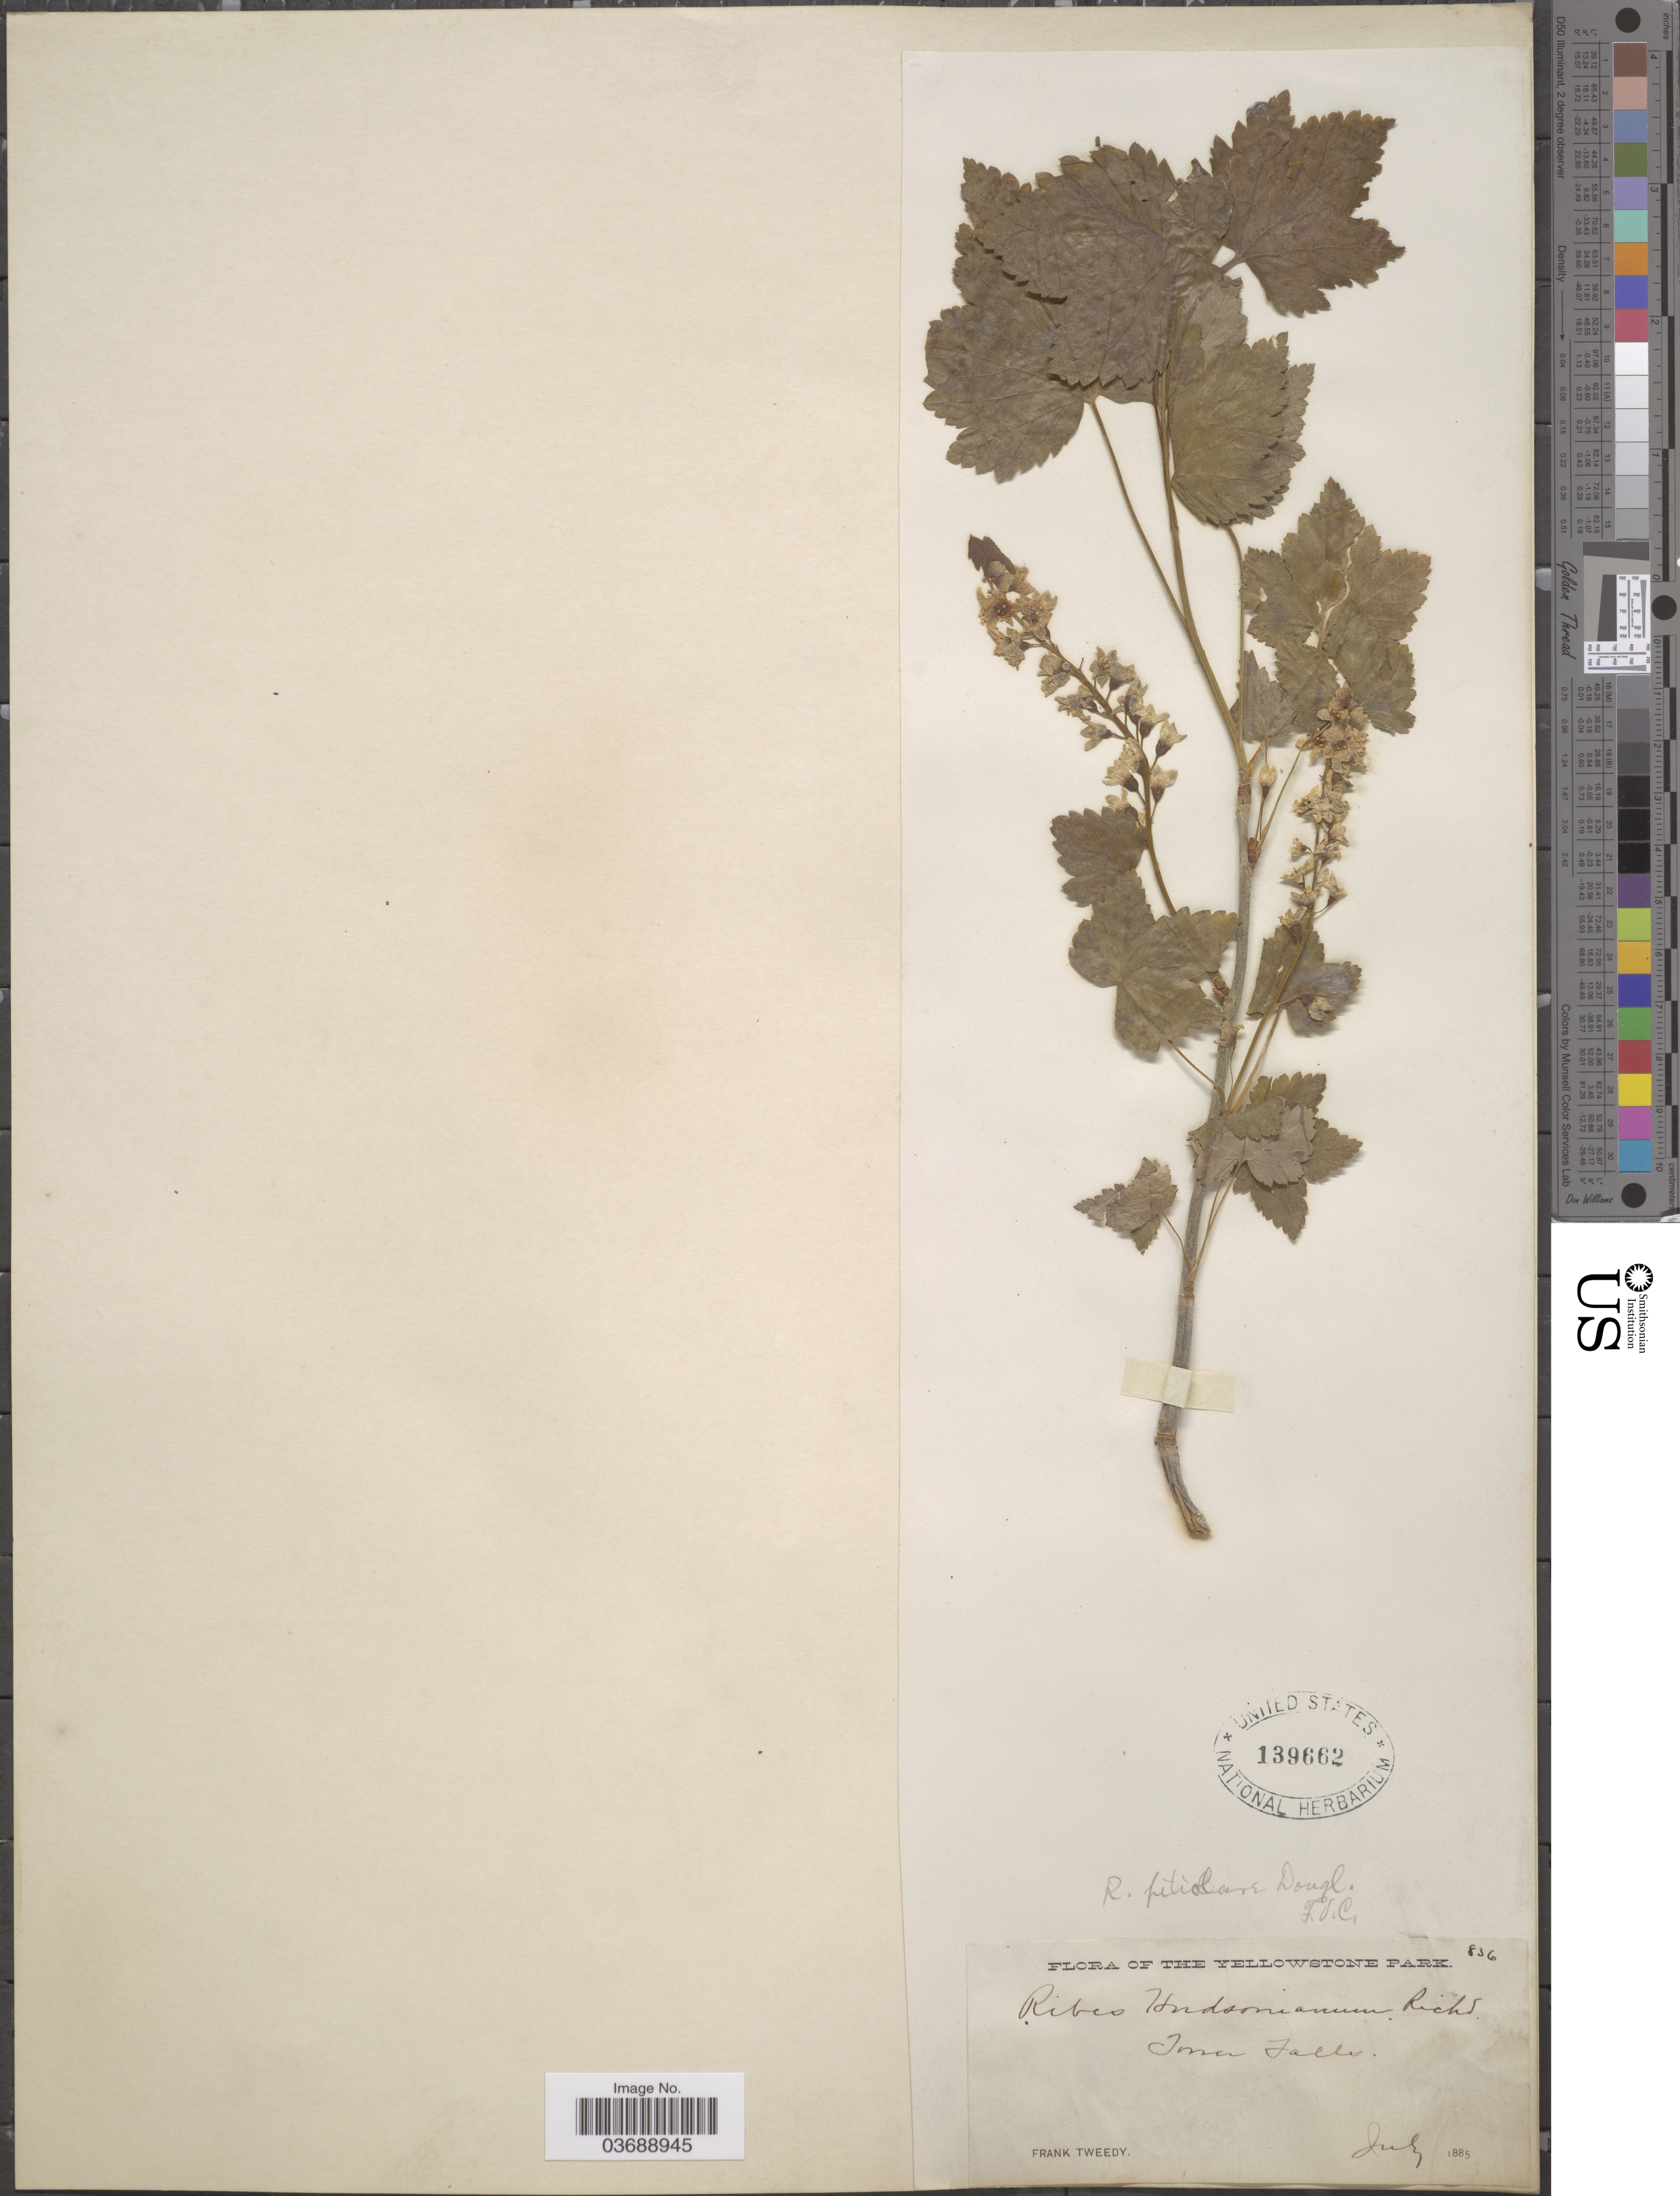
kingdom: Plantae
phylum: Tracheophyta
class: Magnoliopsida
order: Saxifragales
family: Grossulariaceae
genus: Ribes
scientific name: Ribes petiolare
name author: Douglas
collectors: F. Tweedy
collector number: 836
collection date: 1885-07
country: United States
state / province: Wyoming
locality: The Yellowstone Park. Tower Falls.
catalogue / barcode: US 139662